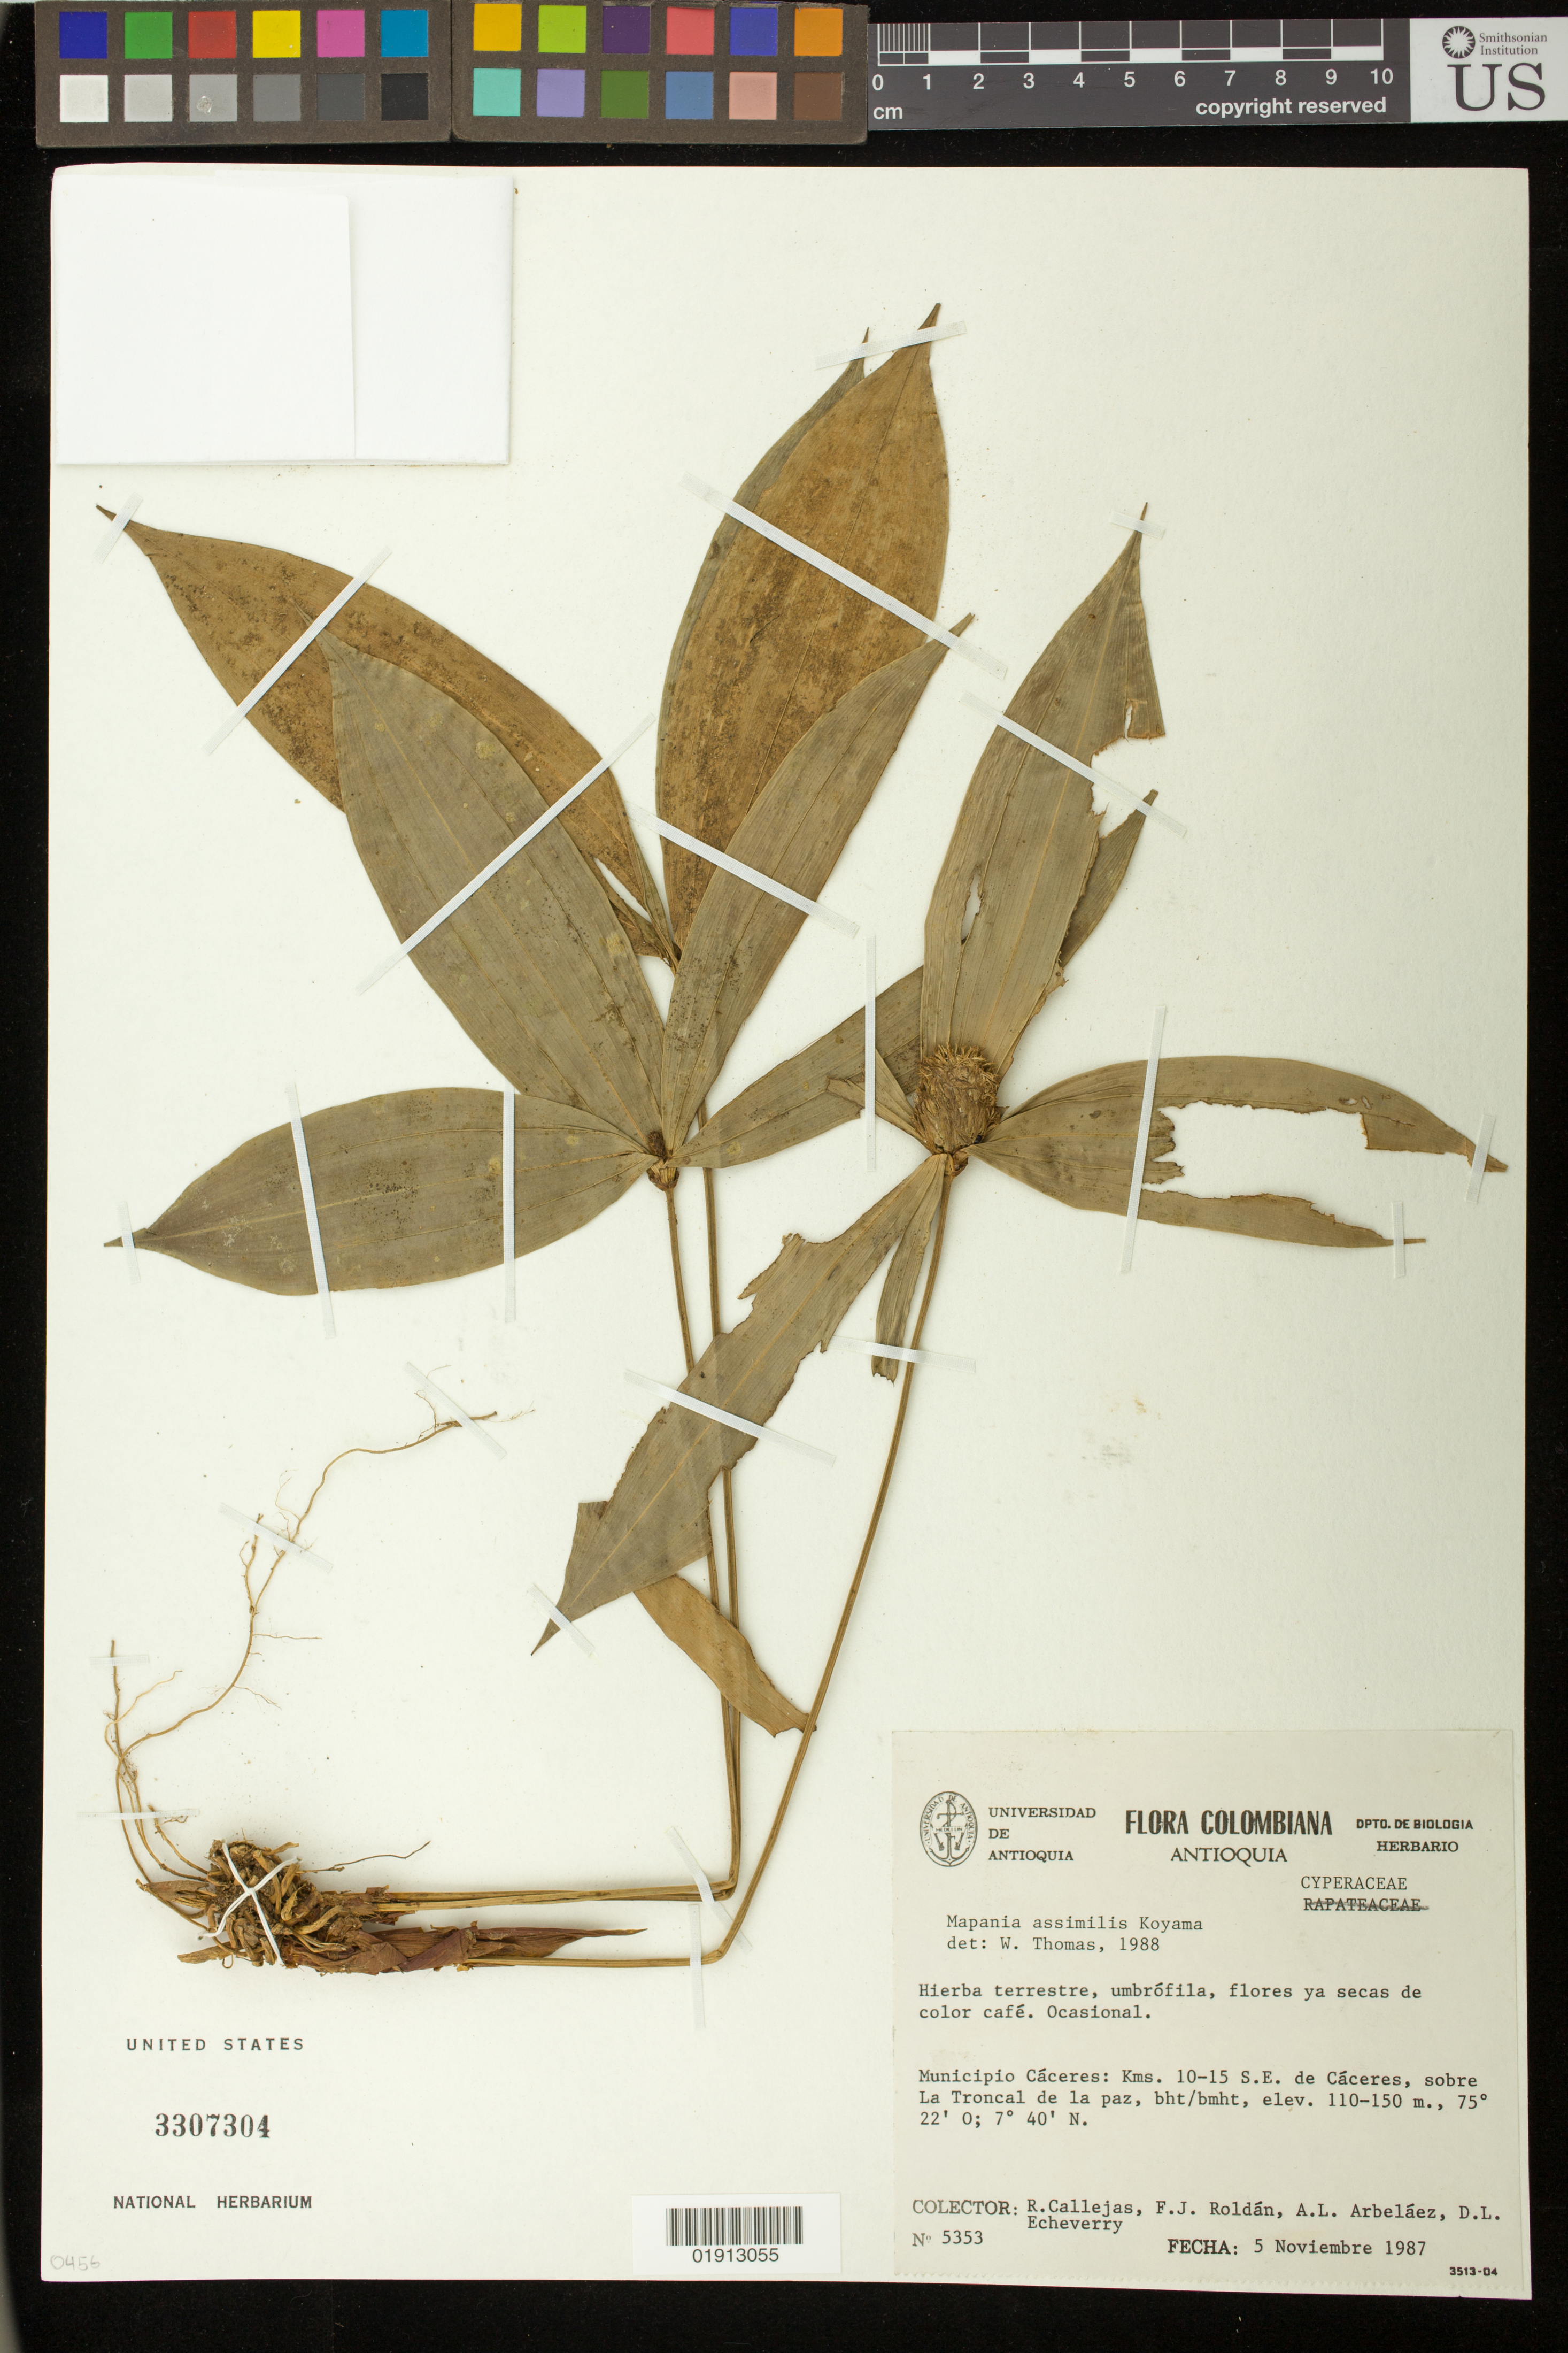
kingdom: Plantae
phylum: Tracheophyta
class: Liliopsida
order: Poales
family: Cyperaceae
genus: Mapania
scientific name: Mapania assimilis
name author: T. Koyama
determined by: Thomas, W.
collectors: R. Callejas, F. J. Roldán, A. Arbelaez & D. Echeverry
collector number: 5353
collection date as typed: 05 Nov 1987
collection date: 1987-11-05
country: Colombia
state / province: Antioquia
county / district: Cáceres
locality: Municipio Cáceres: Km 10-15 S.E. de Cáceres sobre La Troncal de la paz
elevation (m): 110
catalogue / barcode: US 3307304